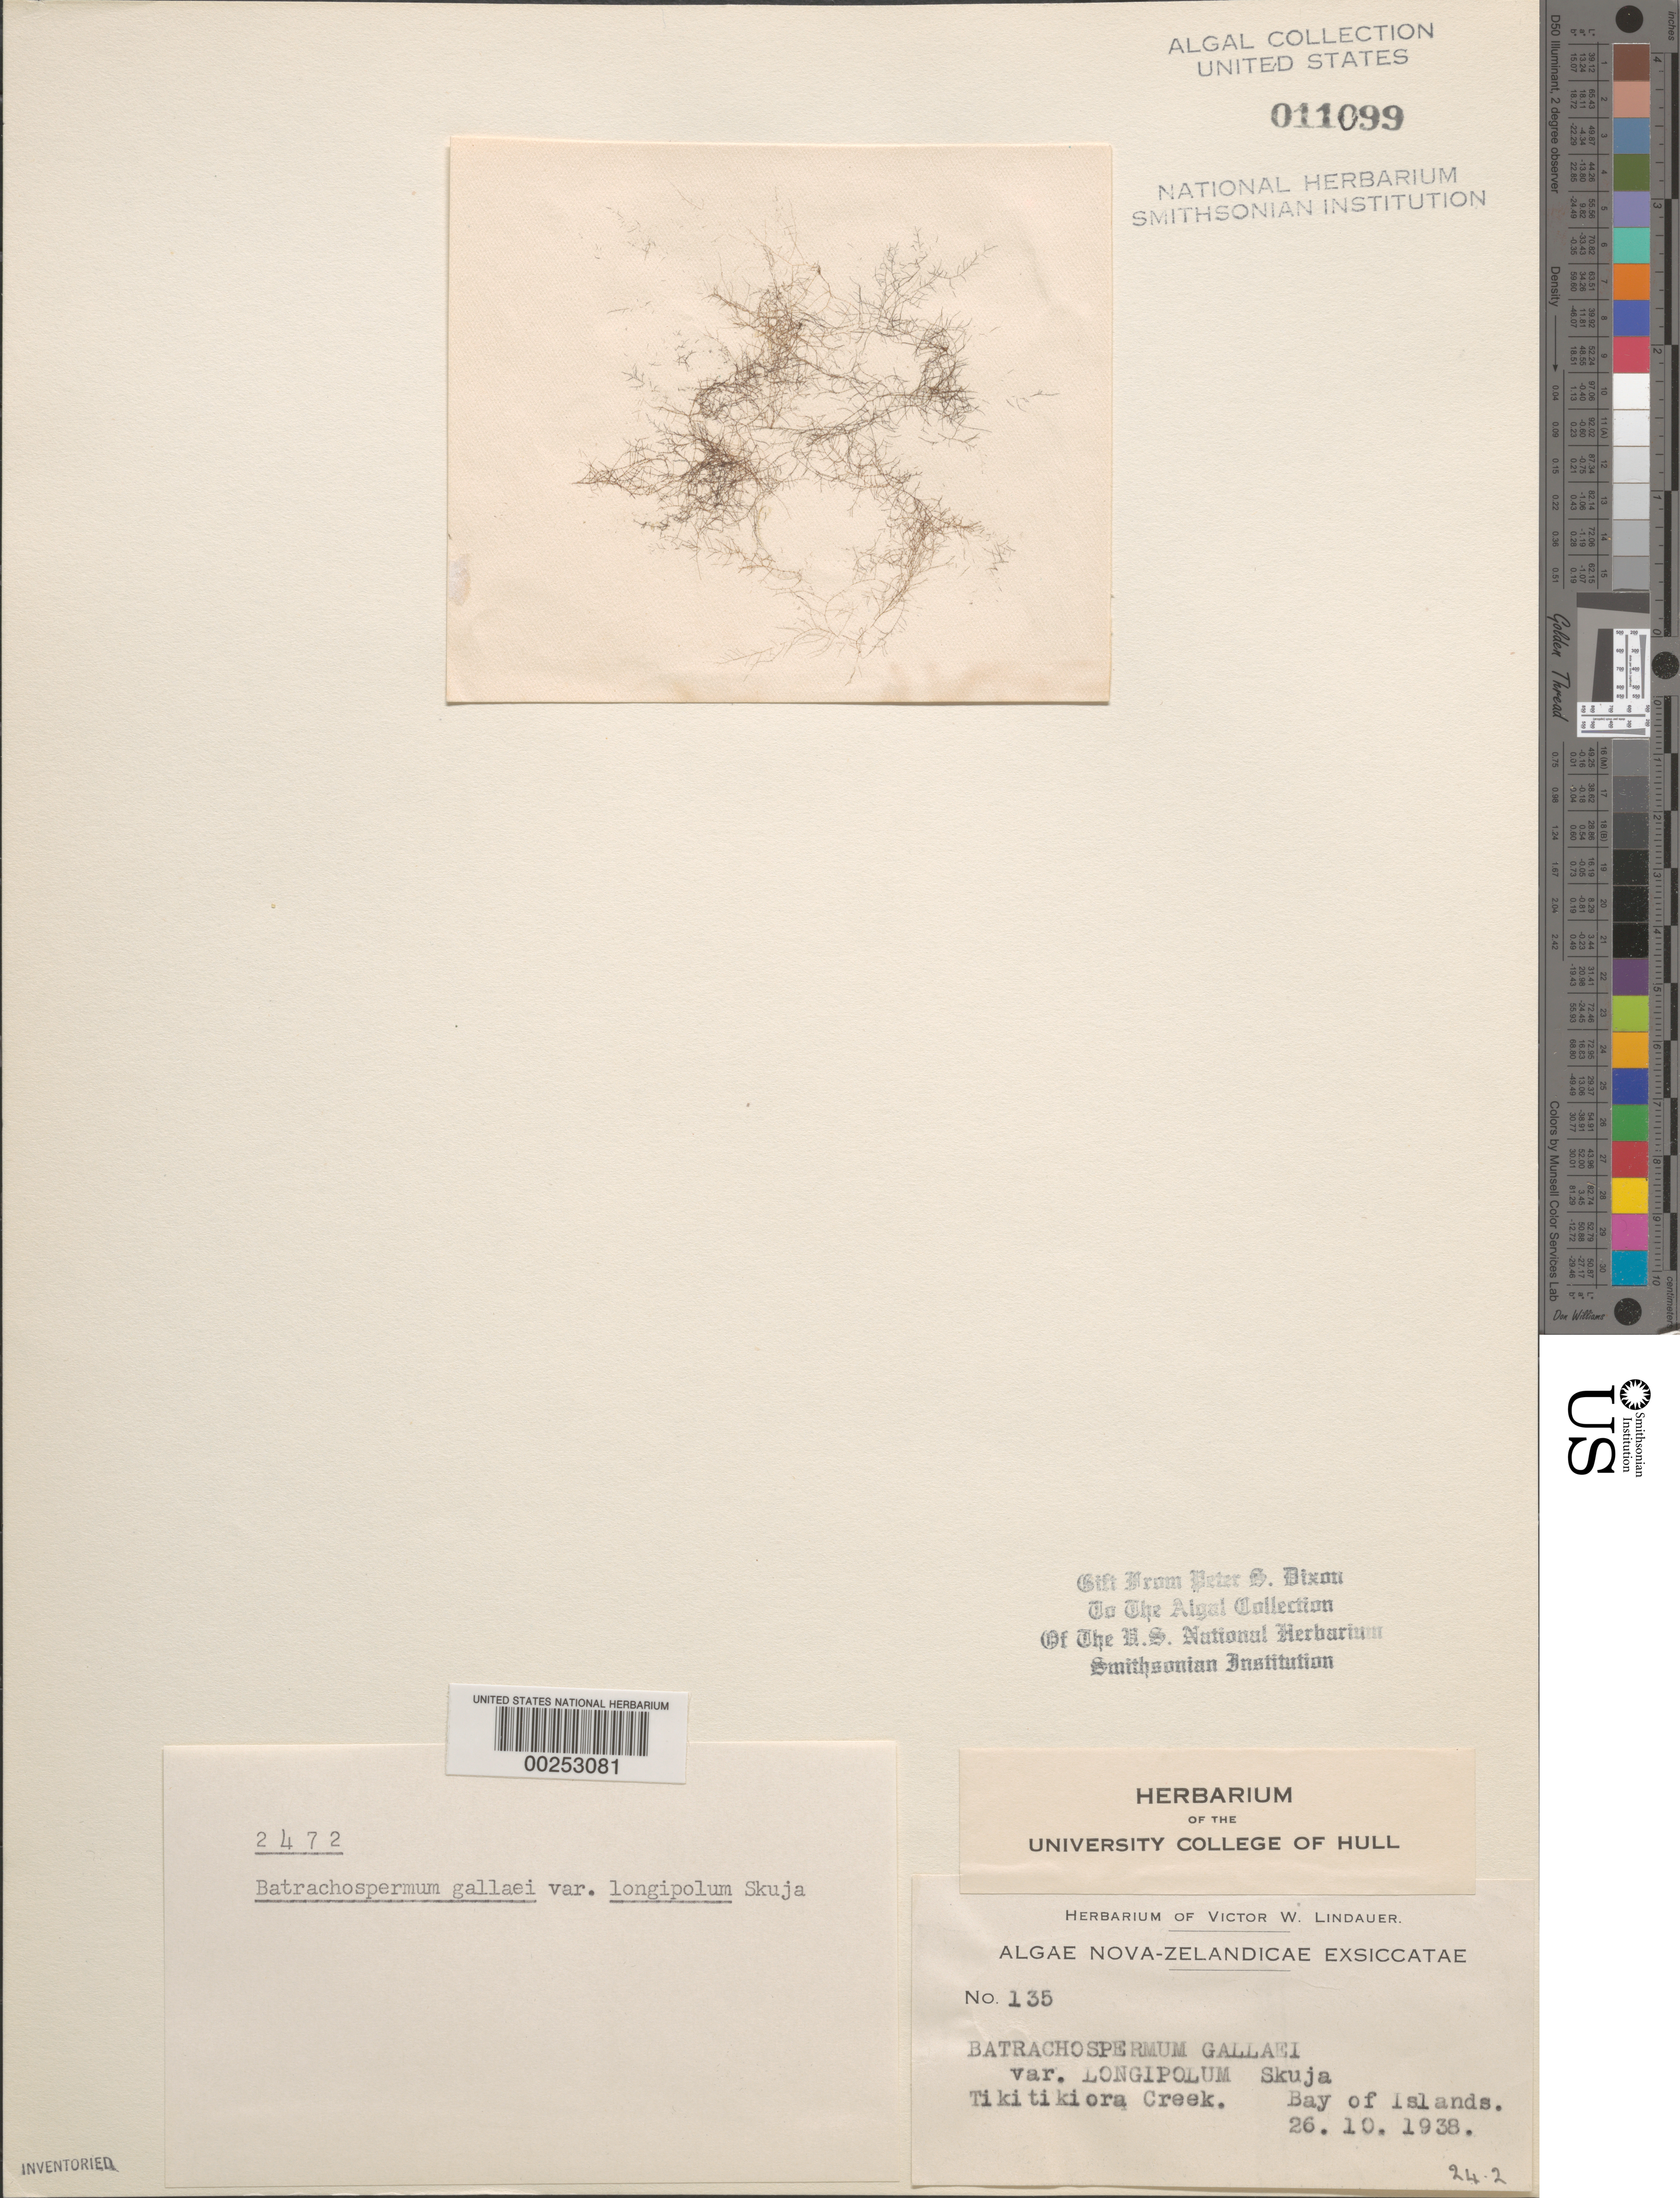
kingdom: Plantae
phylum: Rhodophyta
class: Florideophyceae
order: Batrachospermales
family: Batrachospermaceae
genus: Torularia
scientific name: Torularia atra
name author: (Hudson) M.J. Wynne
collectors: V. Lindauer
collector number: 135 & PSD 2472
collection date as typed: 26 Oct 1938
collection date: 1938-10-26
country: New Zealand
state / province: Northland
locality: Tikitikiora creek, bay of islands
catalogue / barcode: US 11099